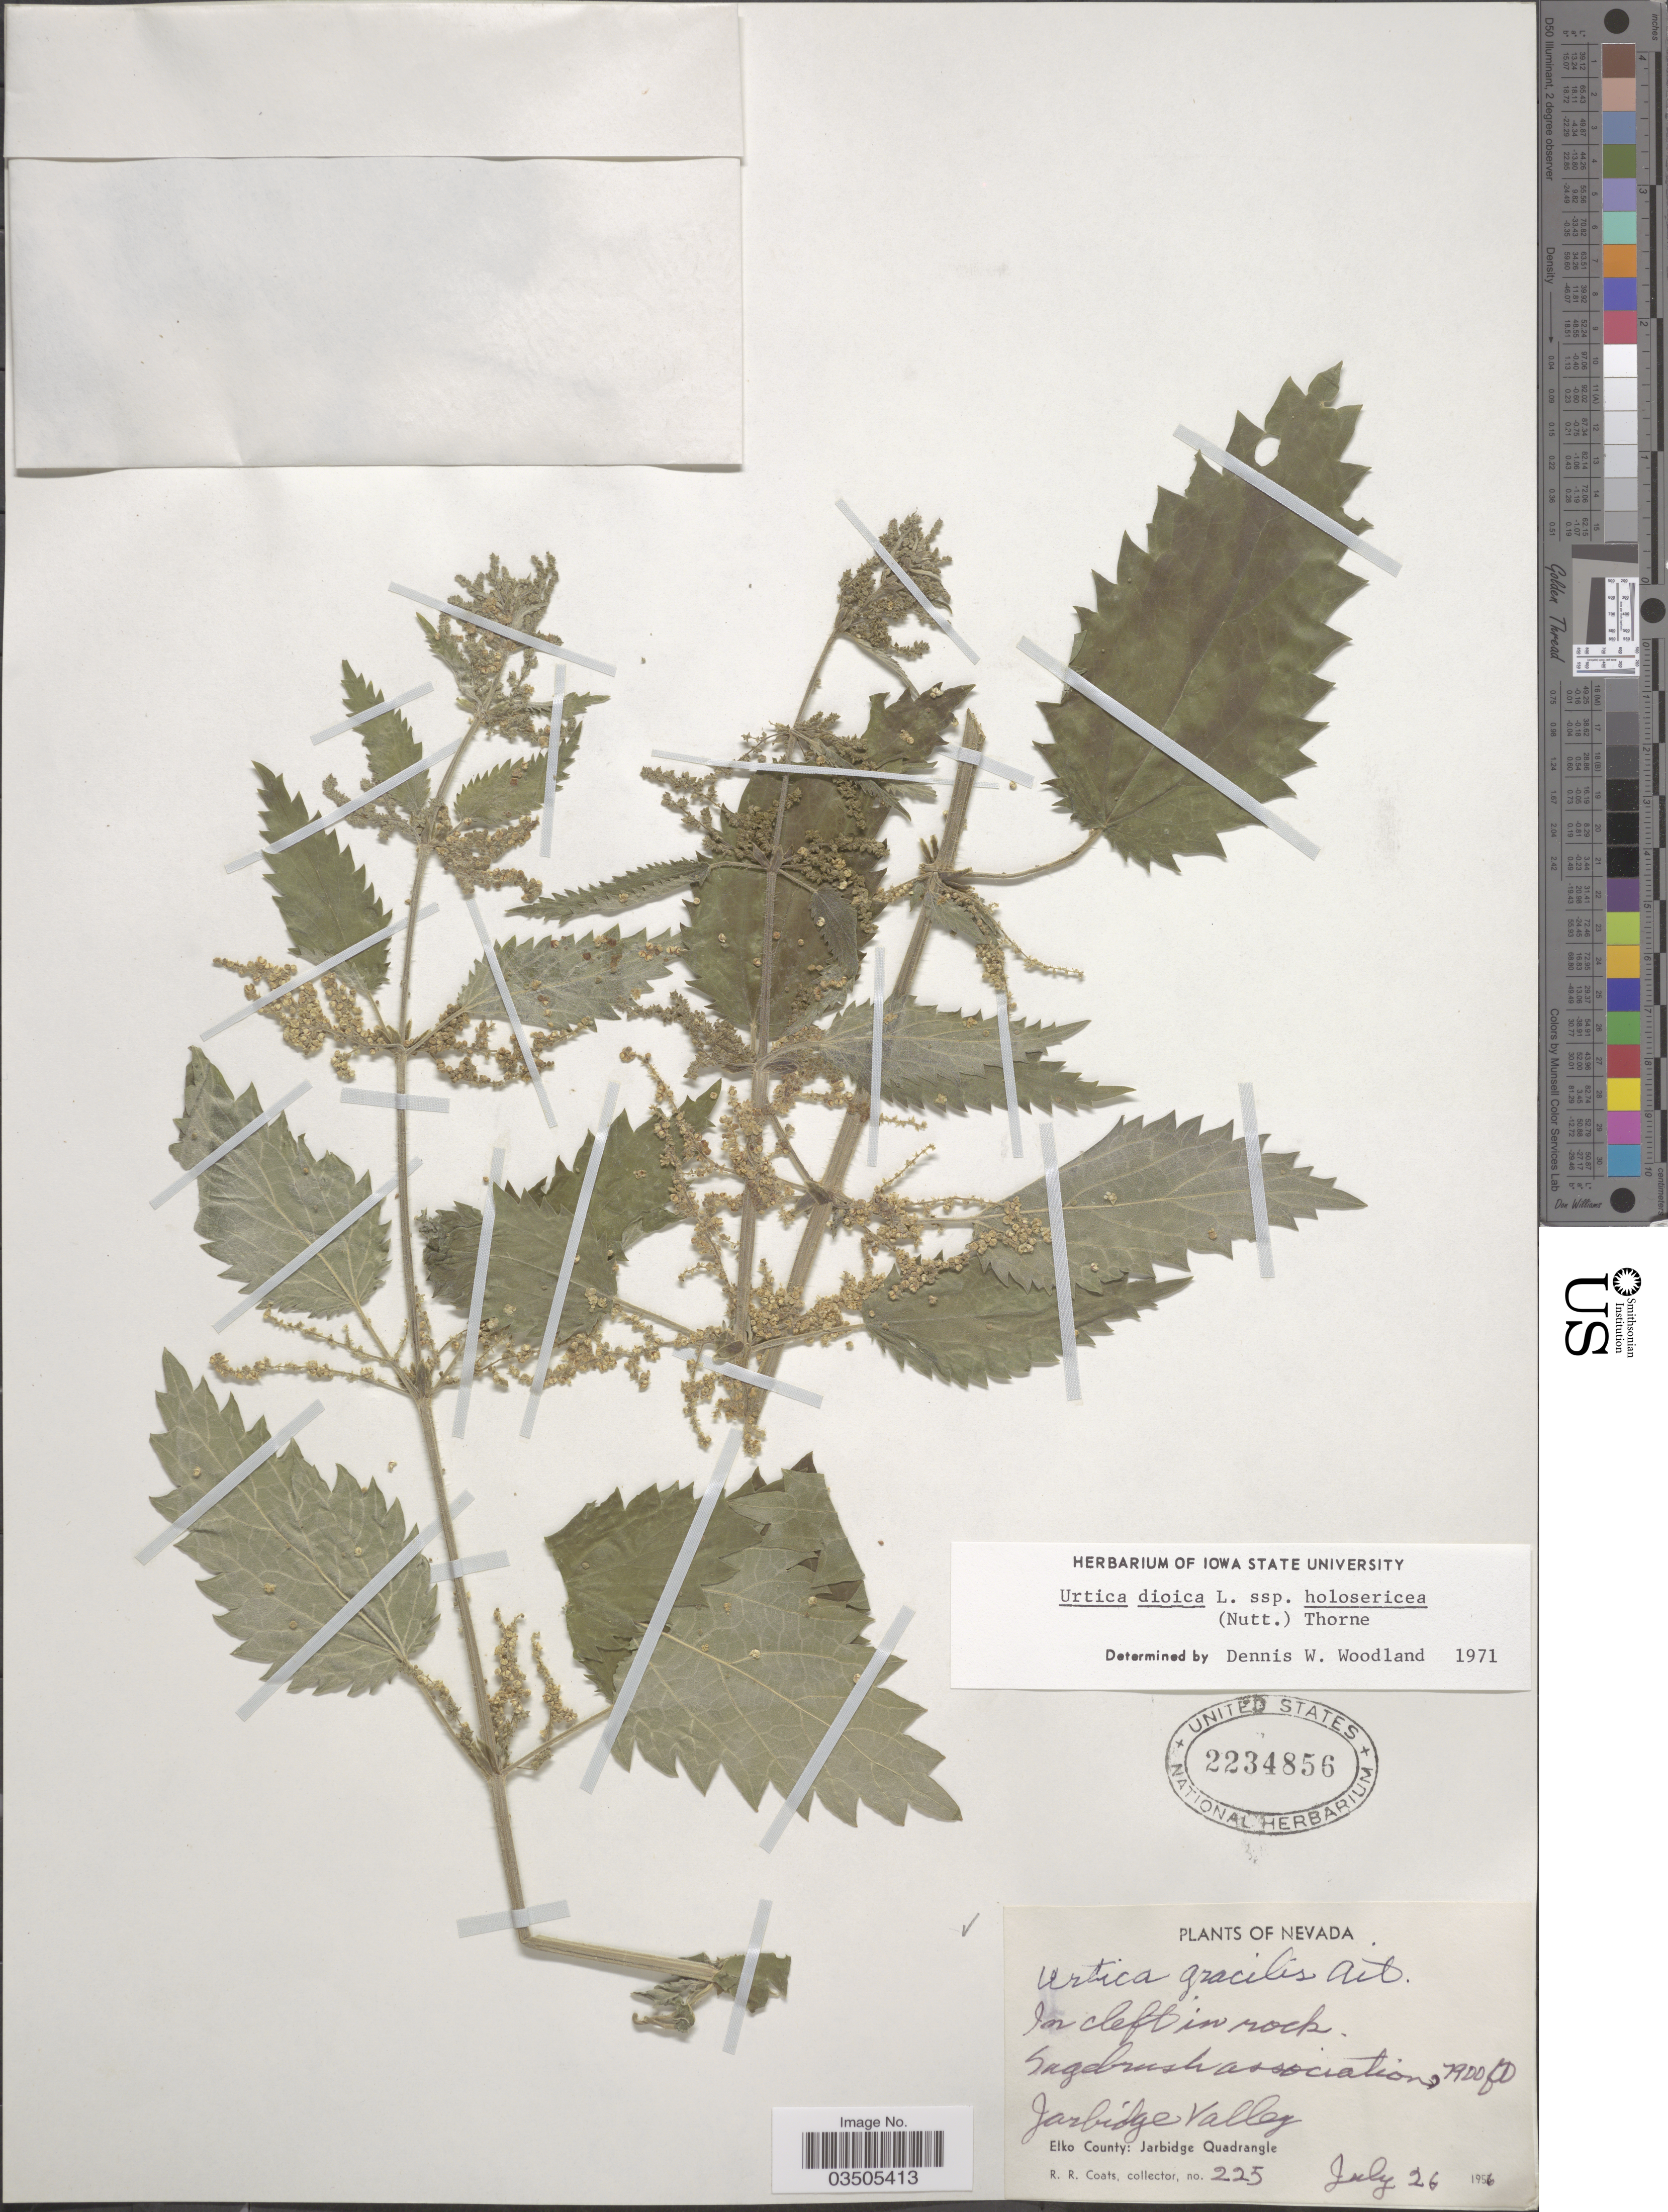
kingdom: Plantae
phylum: Tracheophyta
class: Magnoliopsida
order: Rosales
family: Urticaceae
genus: Urtica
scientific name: Urtica dioica subsp. holosericea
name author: (Nutt.) Thorne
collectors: R. Coats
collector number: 225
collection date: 1956-07-26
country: United States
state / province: Nevada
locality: Jarbridge Valley. Elko County: Jarbidge Quadrangle.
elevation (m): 579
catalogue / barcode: US 2234856